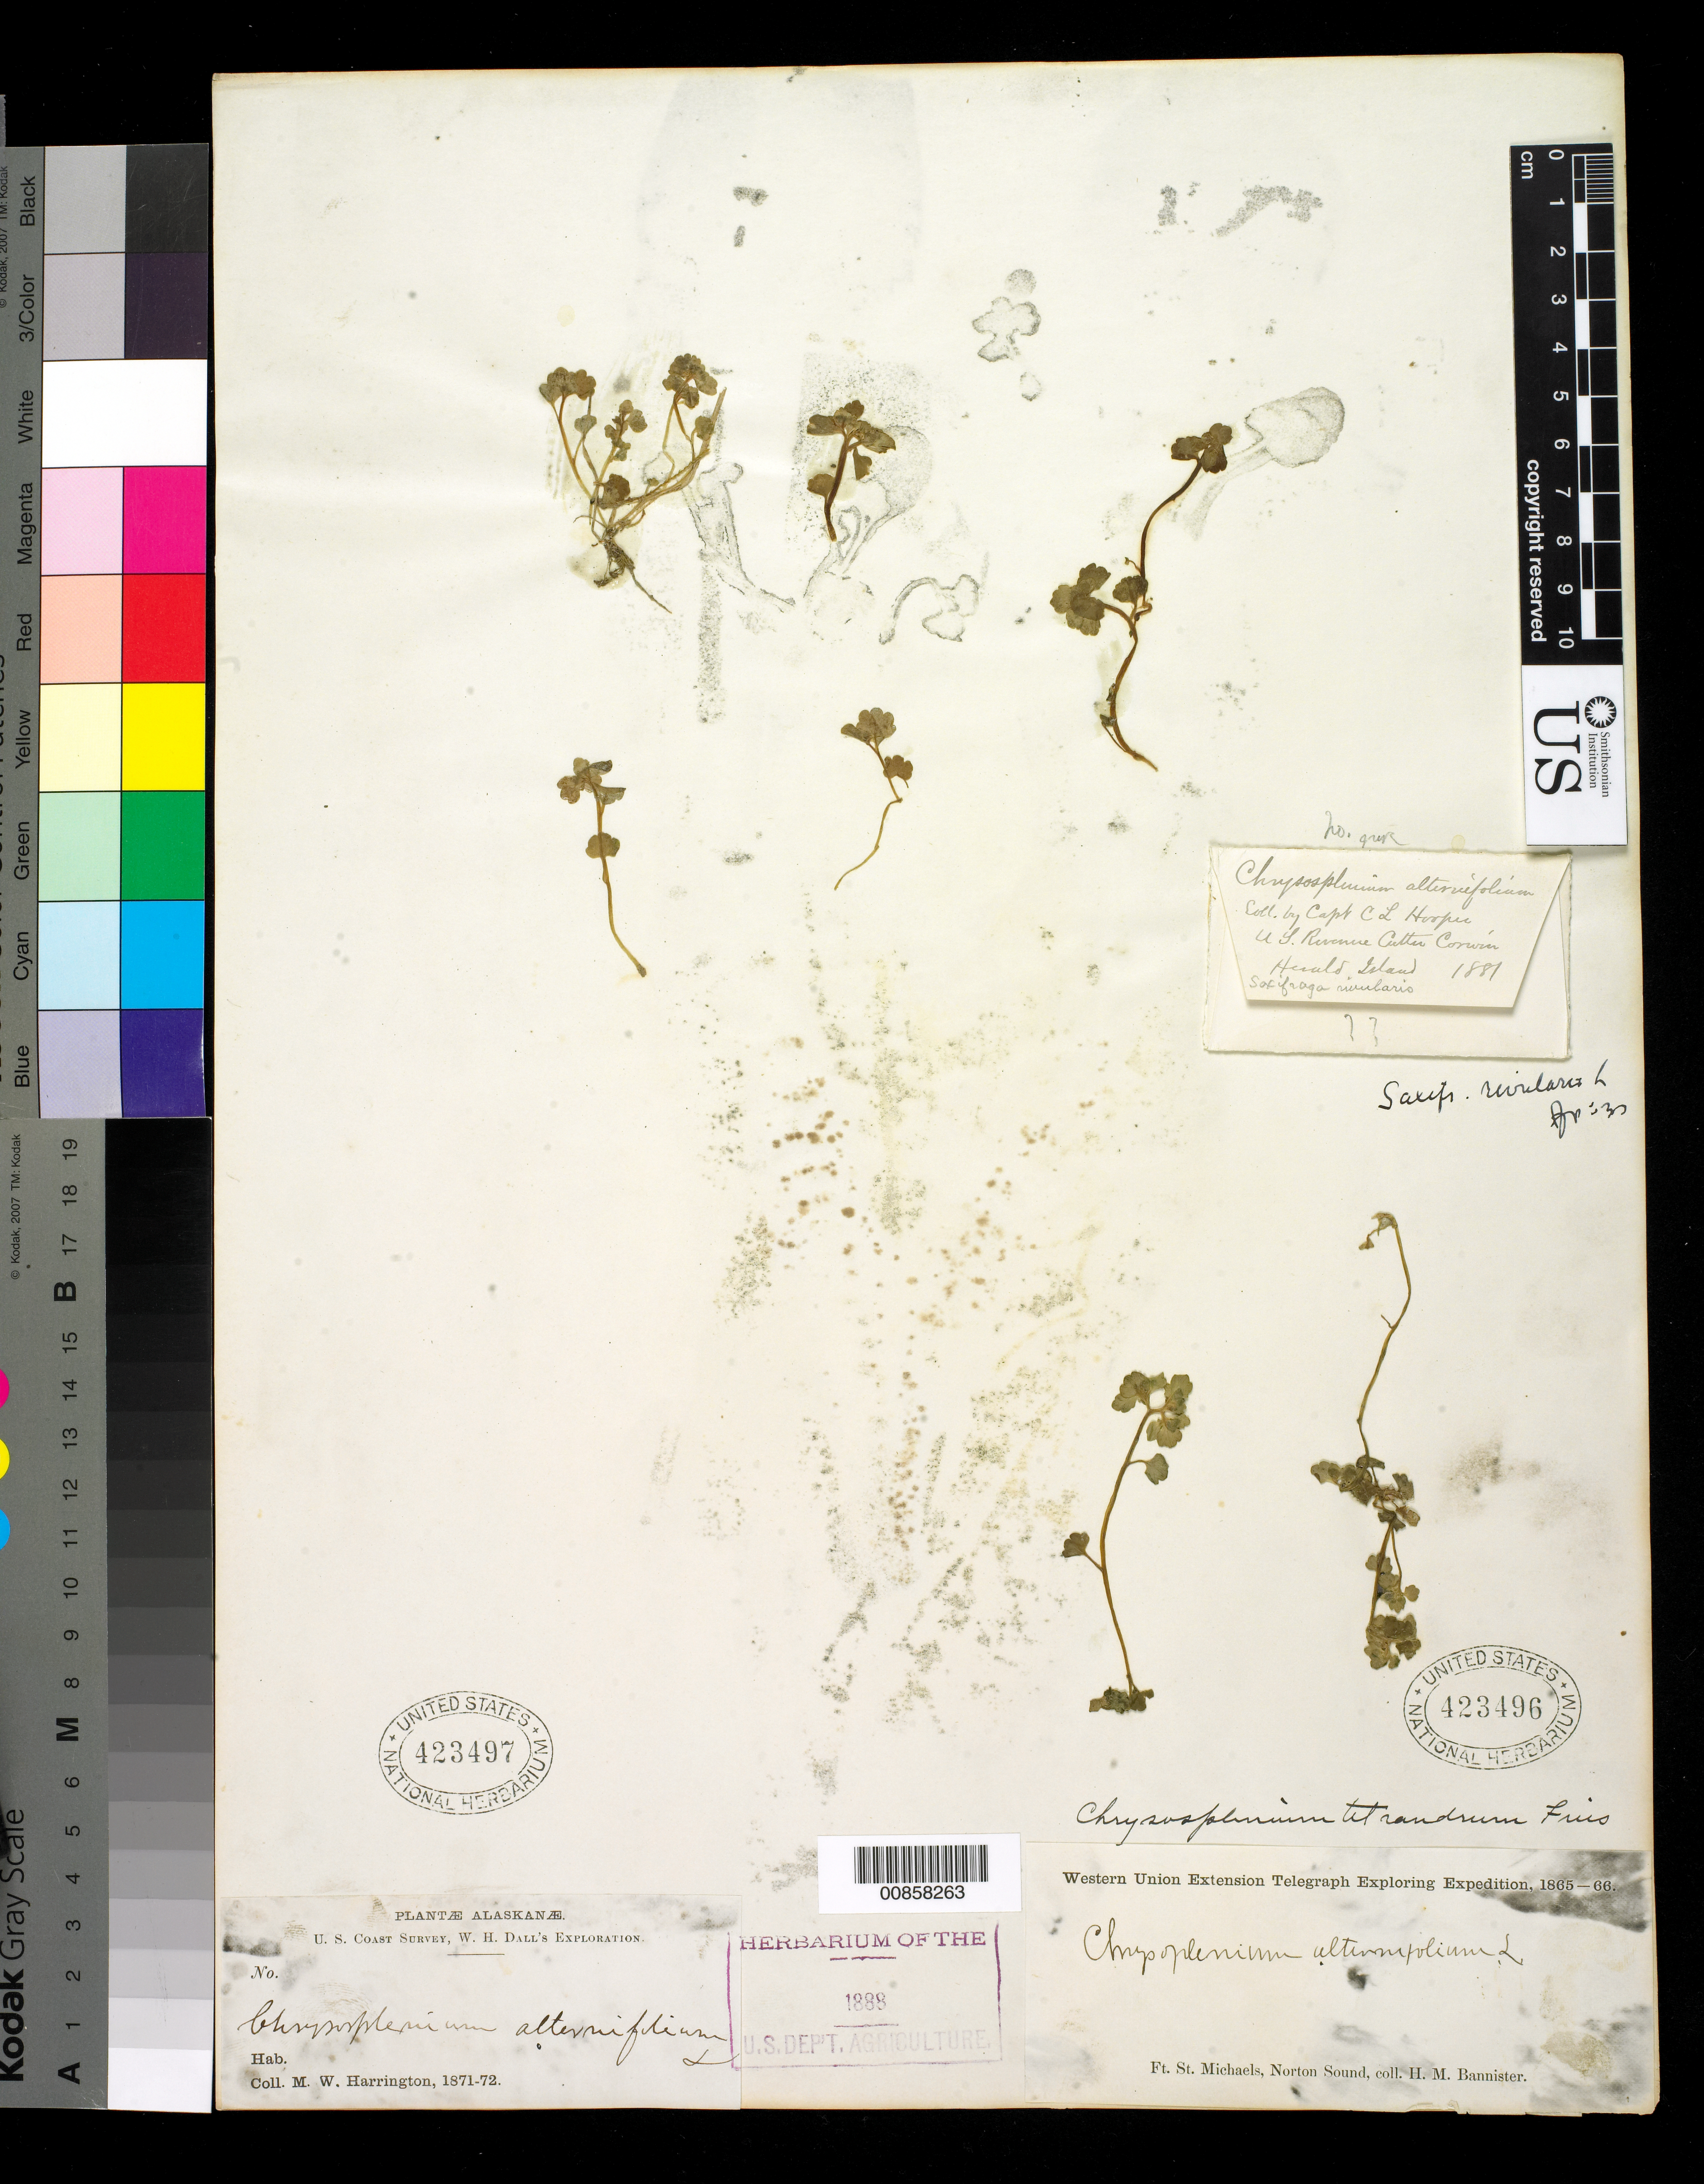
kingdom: Plantae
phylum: Tracheophyta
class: Magnoliopsida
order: Saxifragales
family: Saxifragaceae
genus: Chrysosplenium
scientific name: Chrysosplenium tetrandrum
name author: (N. Lund) Th. Fr.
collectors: H. Bannister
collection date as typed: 1865 to -- --- 1866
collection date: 1865/1866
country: United States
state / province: Alaska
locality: Ft. St. Michaels, Norton Sound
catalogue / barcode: US 423496